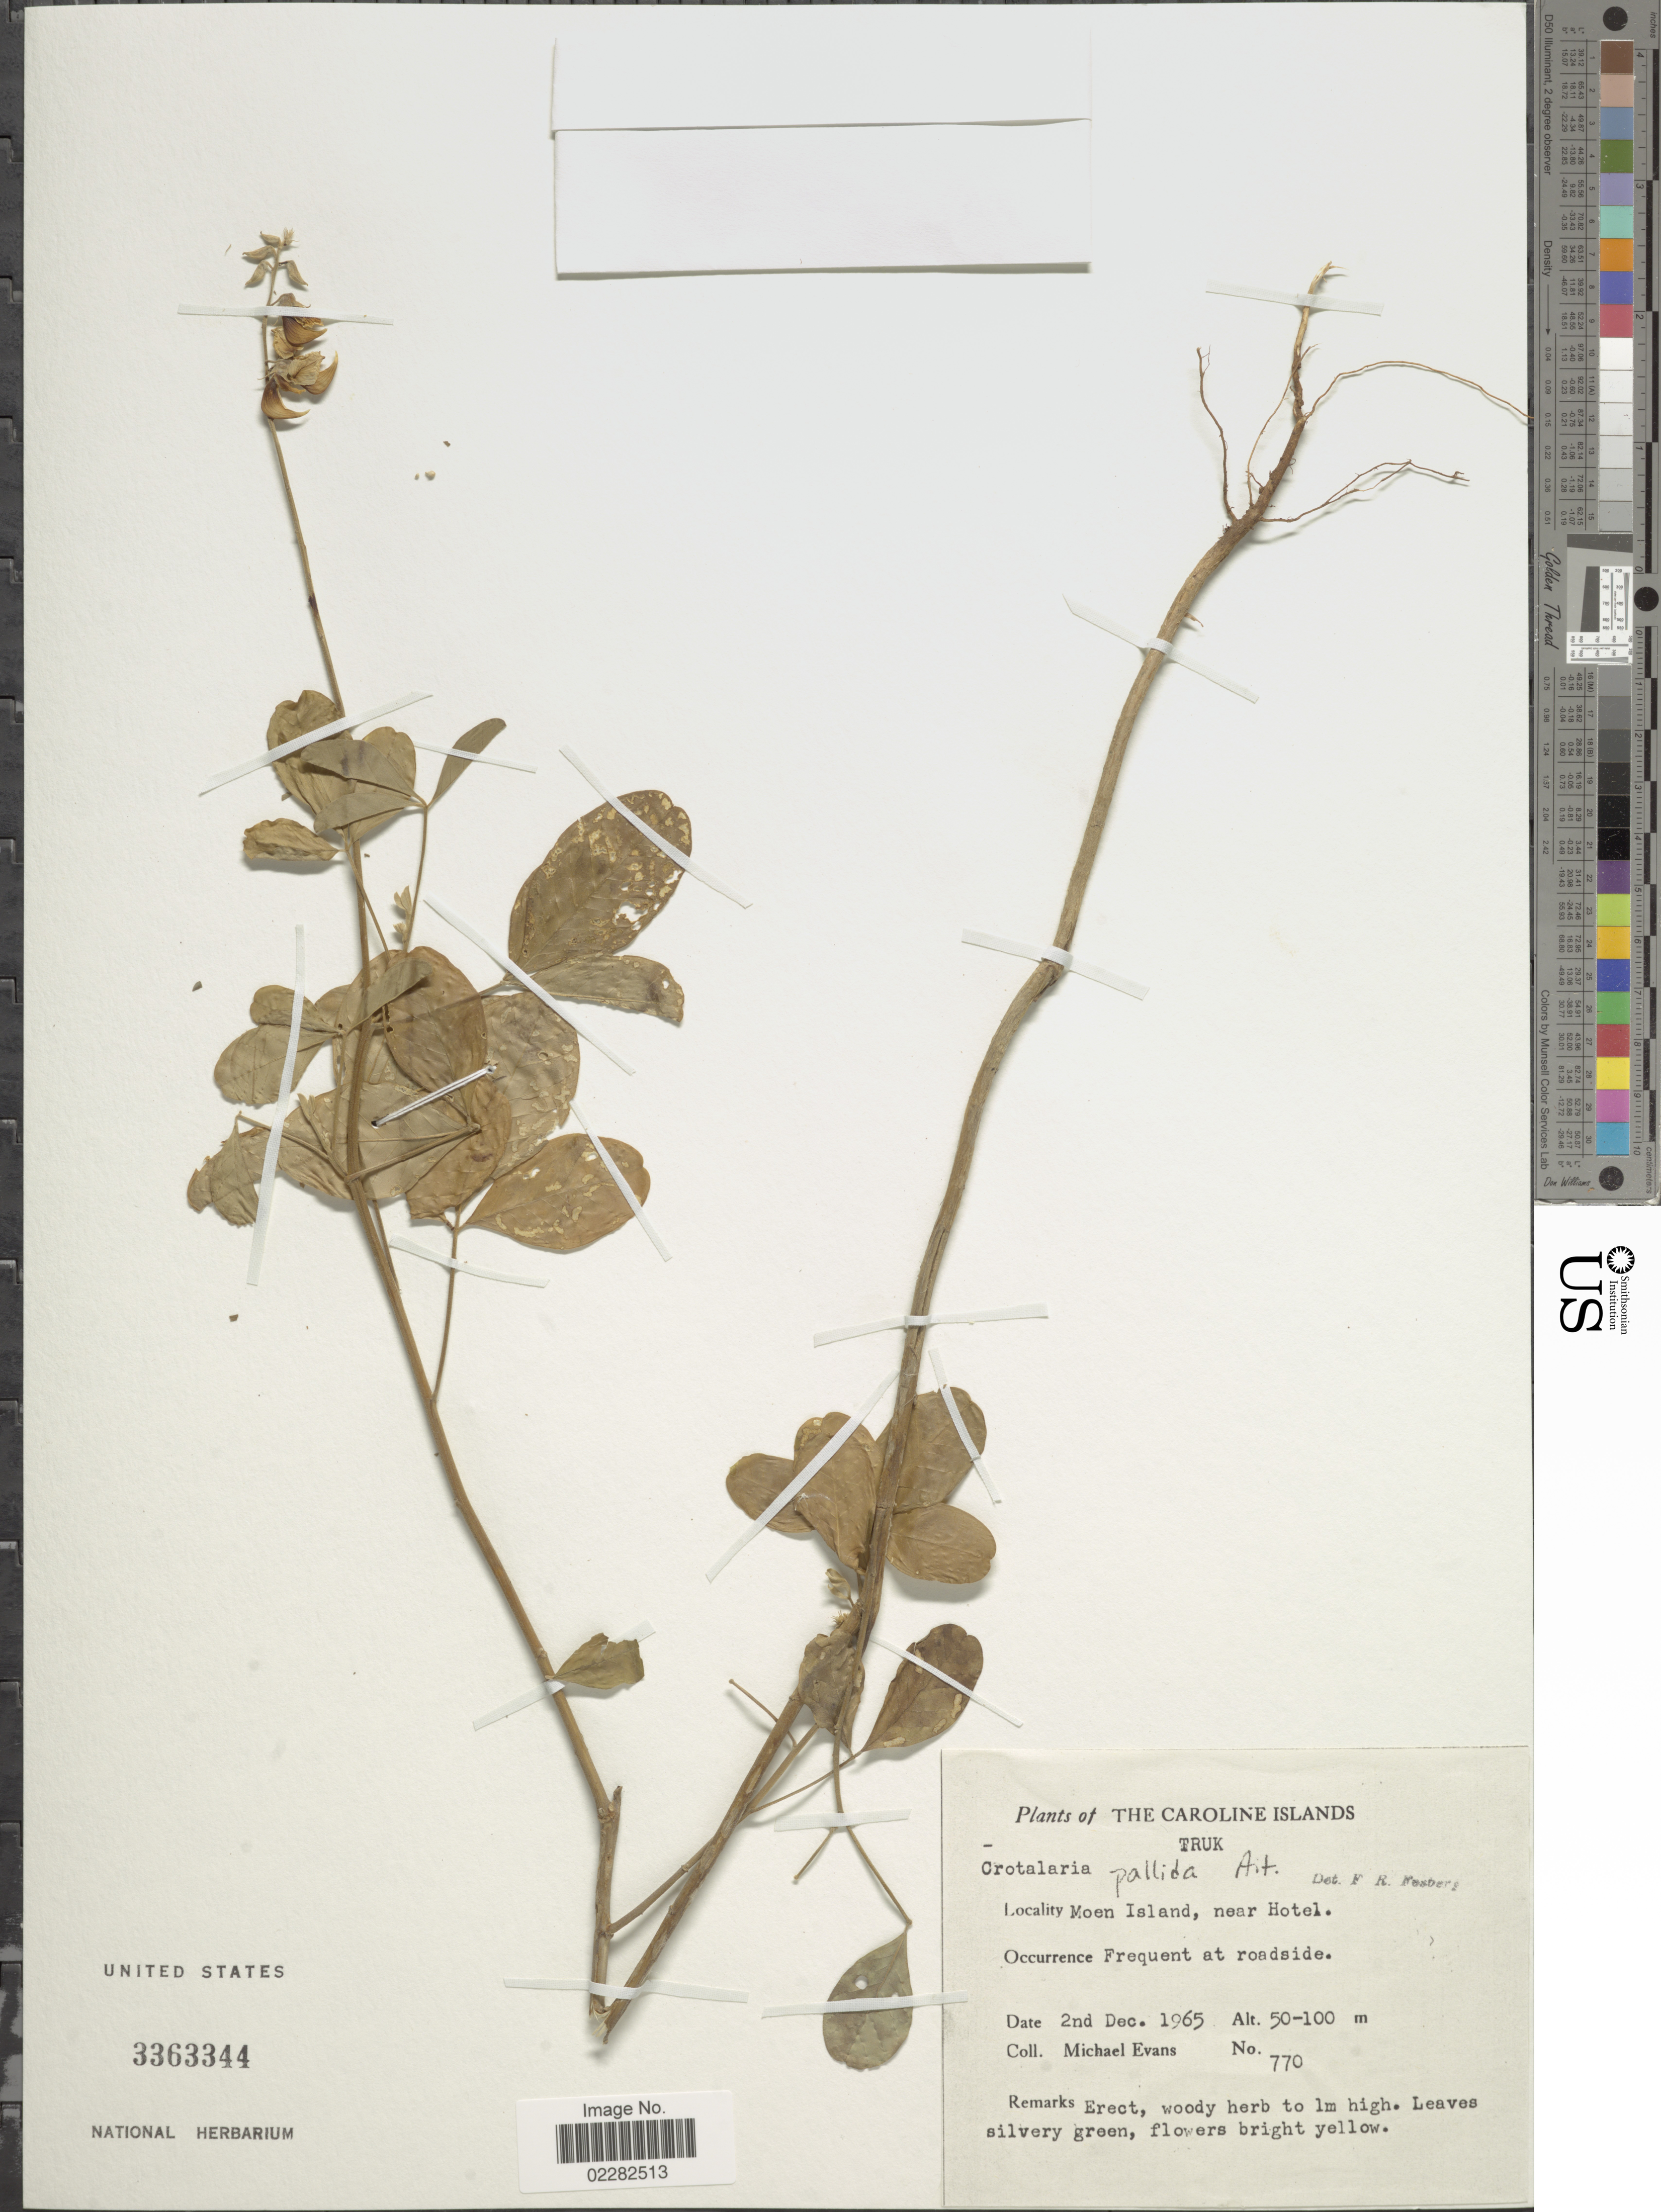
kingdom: Plantae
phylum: Tracheophyta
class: Magnoliopsida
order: Fabales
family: Fabaceae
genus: Crotalaria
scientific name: Crotalaria pallida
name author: Aiton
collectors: M. Evans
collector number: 770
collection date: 1965-12-02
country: Micronesia, Federated States of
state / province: Truk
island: Moen [Wono]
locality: Caroline Islands, Moen Island, near Hotel, frequent at roadside.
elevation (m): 50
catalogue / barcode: US 3363344